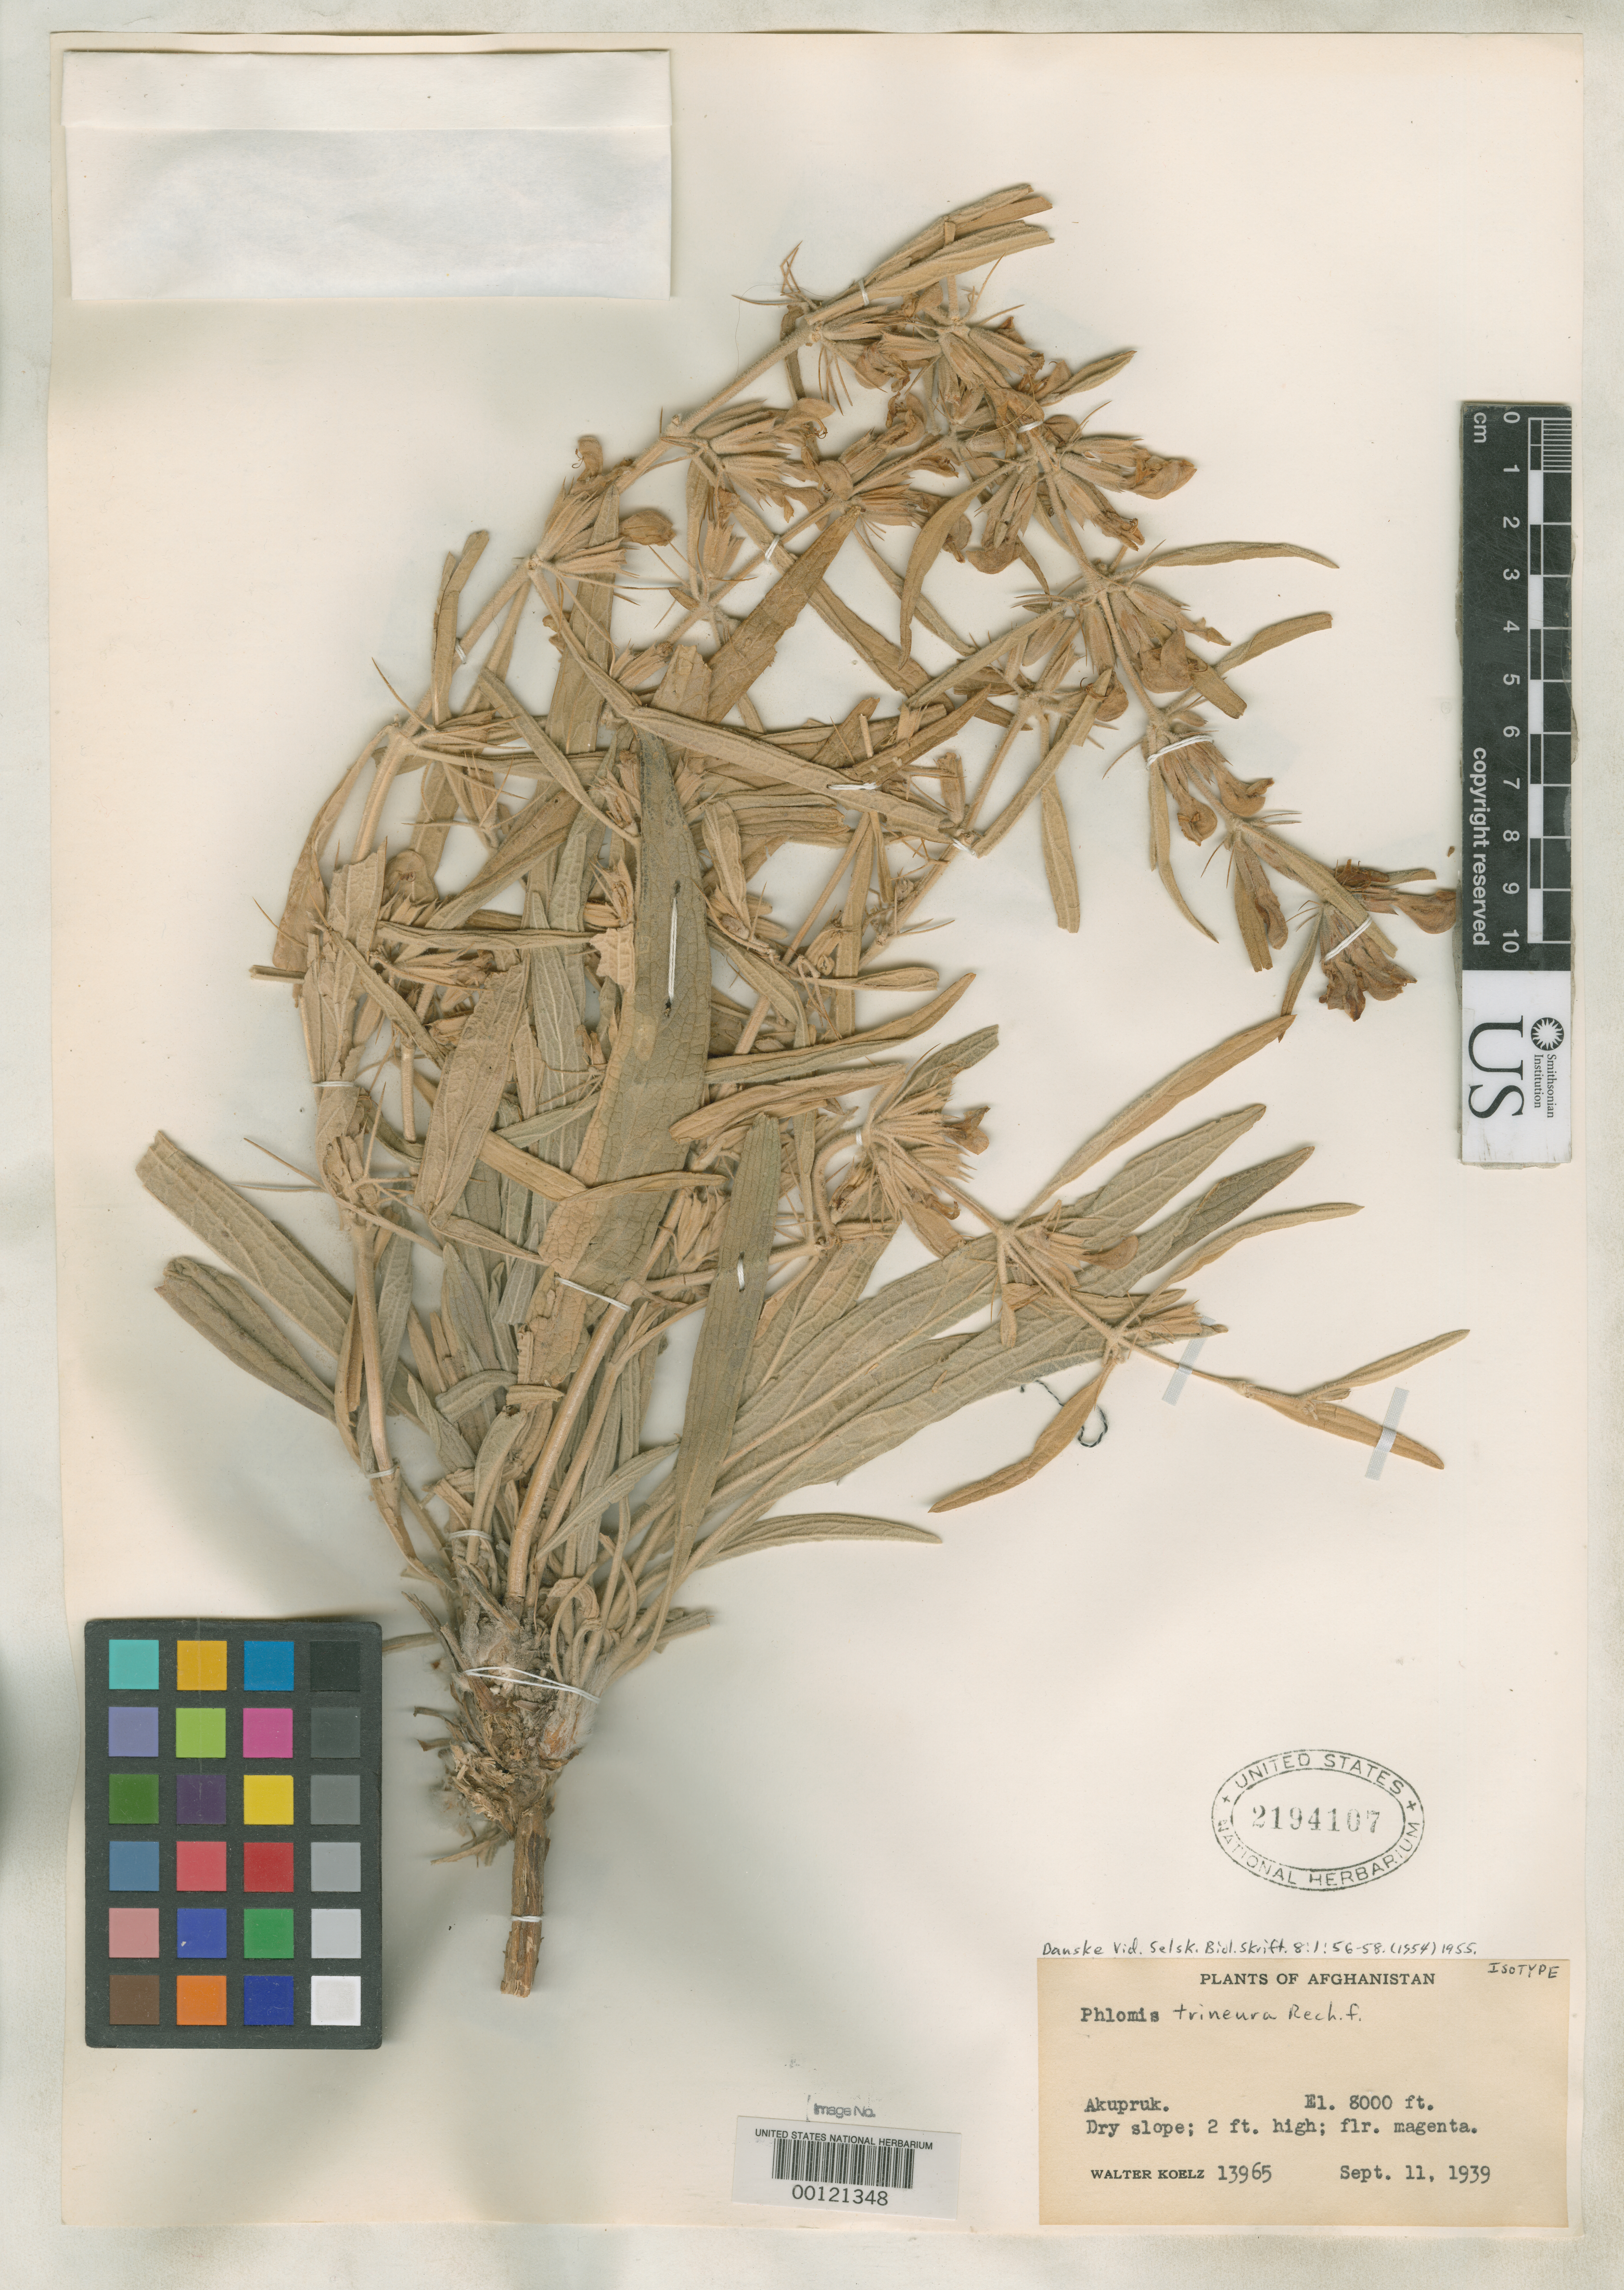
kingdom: Plantae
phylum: Tracheophyta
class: Magnoliopsida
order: Lamiales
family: Lamiaceae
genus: Phlomis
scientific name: Phlomis trineura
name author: Rech. f.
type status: Isotype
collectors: W. N. Koelz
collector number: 13965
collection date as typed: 11 Sep 1939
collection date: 1939-09-11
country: Afghanistan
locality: Akudruk.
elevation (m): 2438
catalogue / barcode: US 2194107